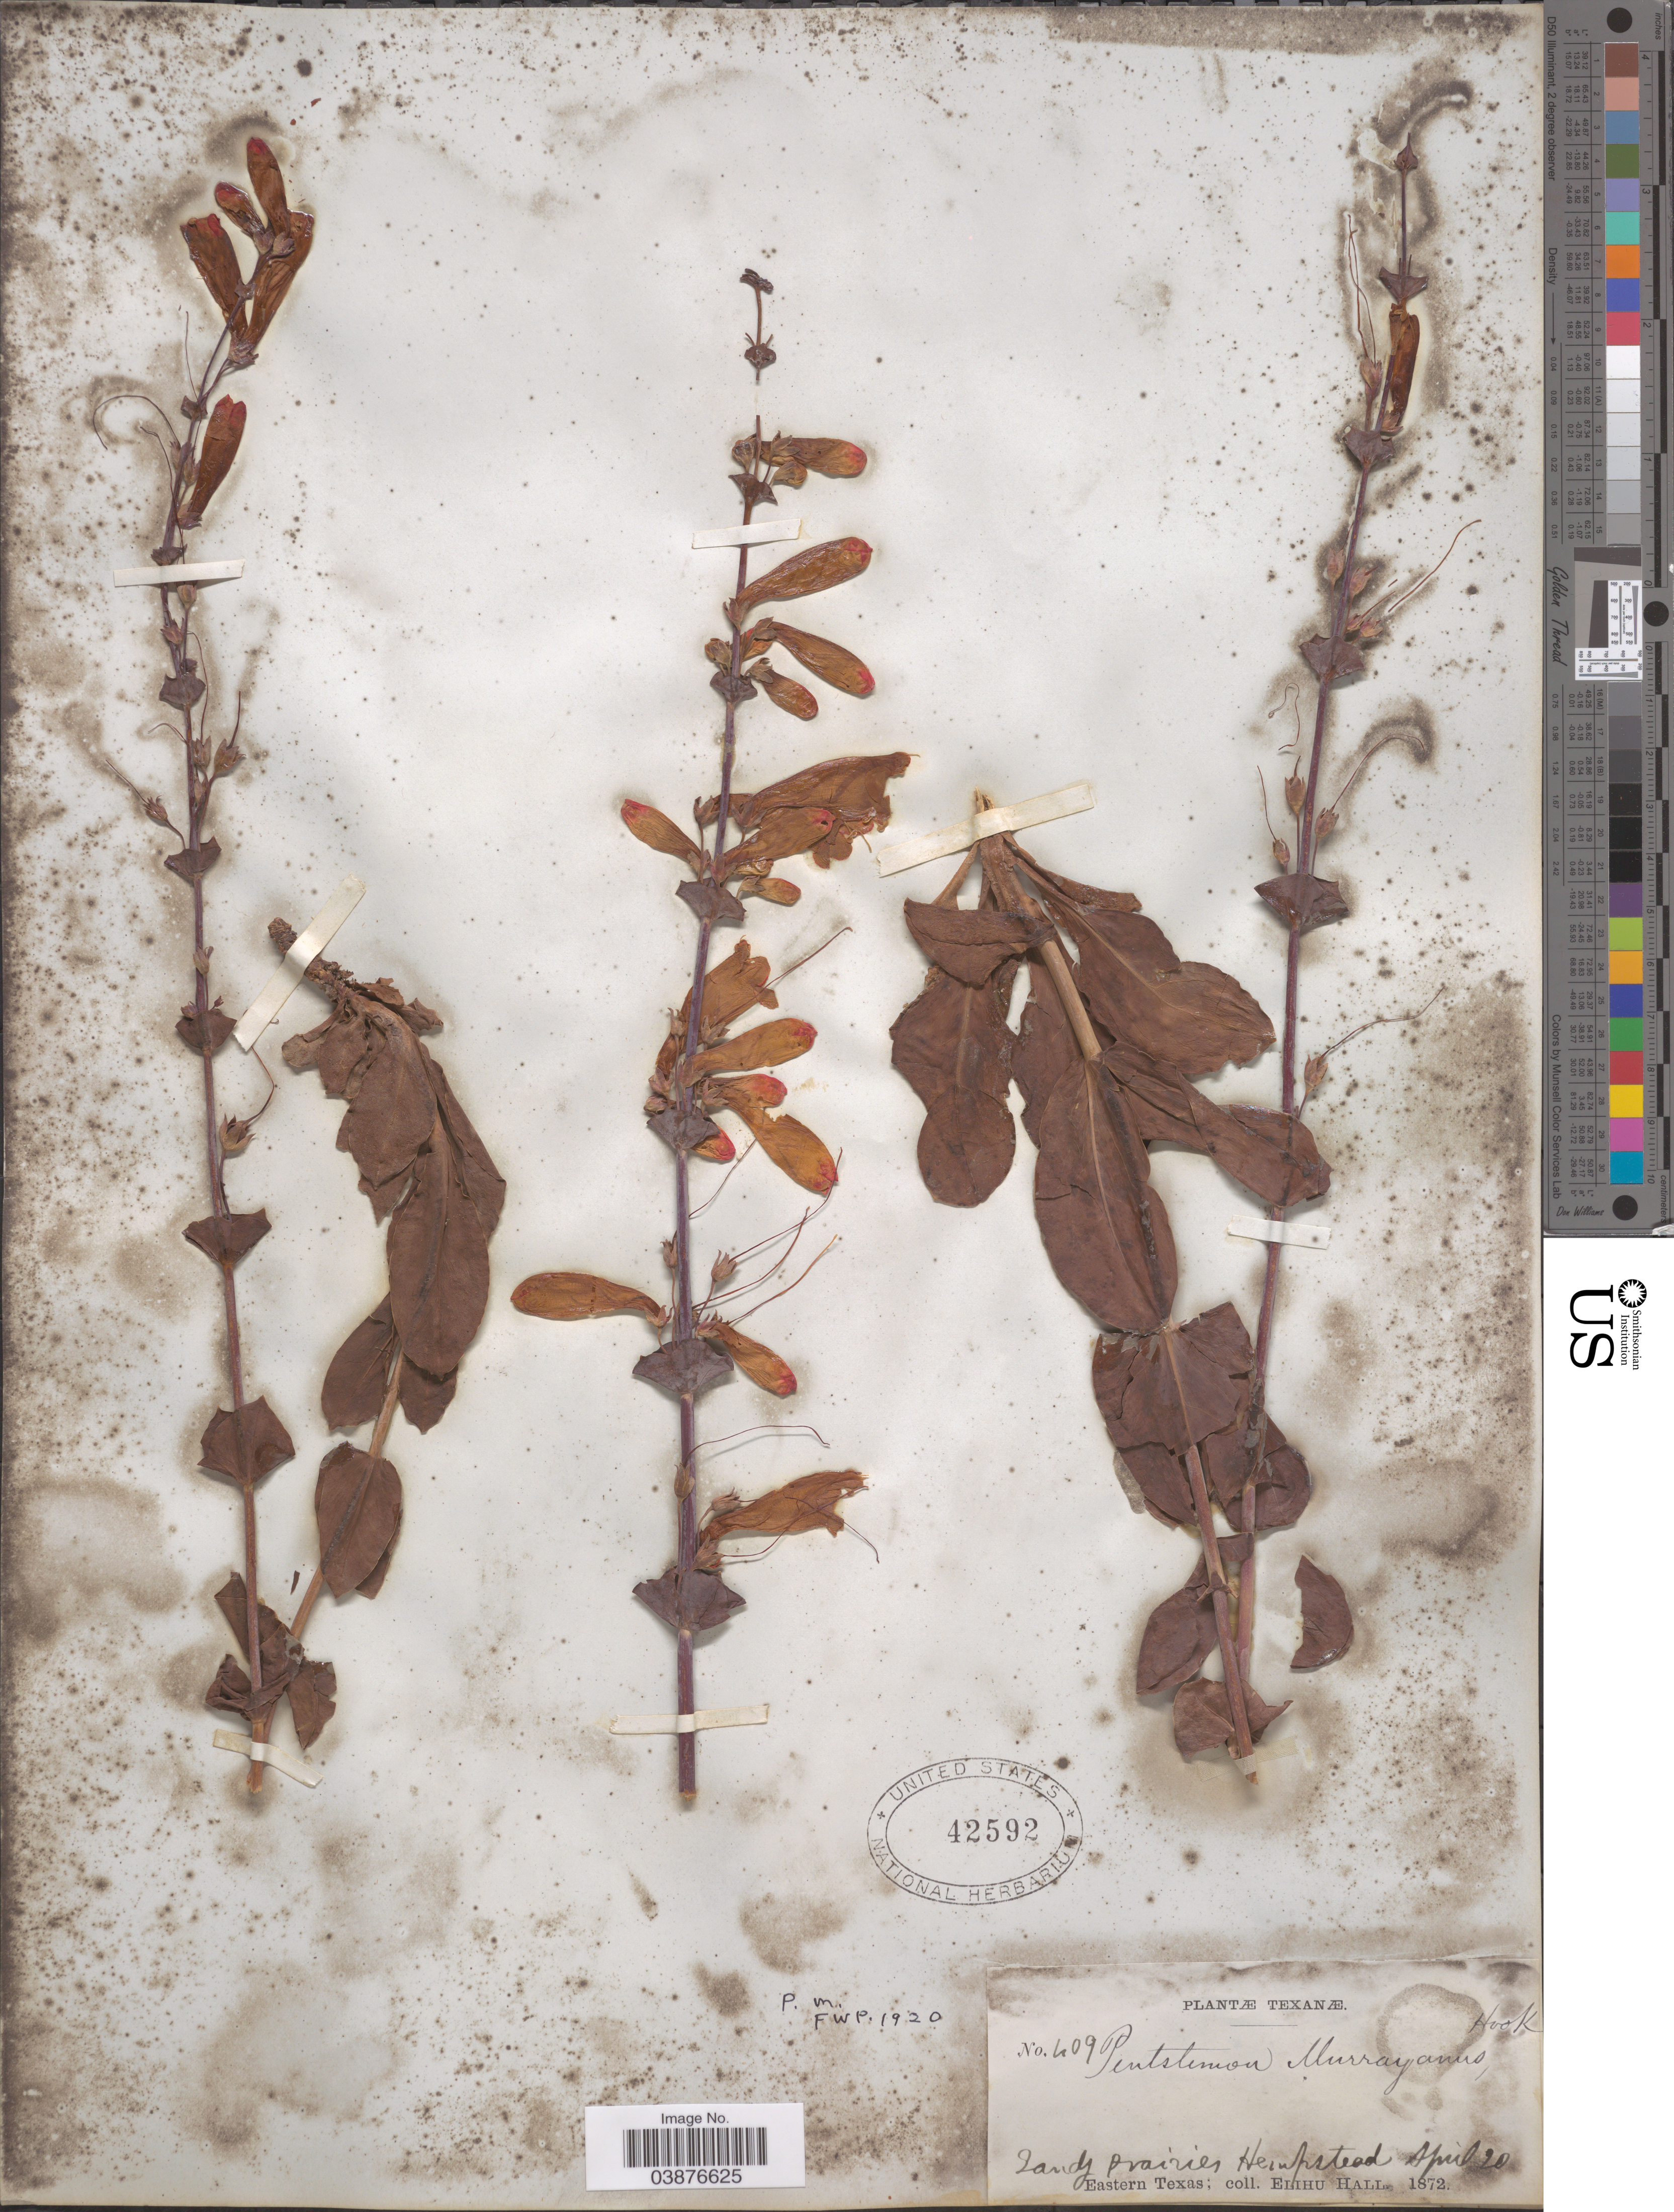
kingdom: Plantae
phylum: Tracheophyta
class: Magnoliopsida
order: Lamiales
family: Plantaginaceae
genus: Penstemon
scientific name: Penstemon murrayanus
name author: Hook.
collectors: E. Hall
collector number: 409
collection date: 1872-04-20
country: United States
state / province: Texas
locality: Hempstead. Eastern Texas.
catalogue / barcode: US 42592